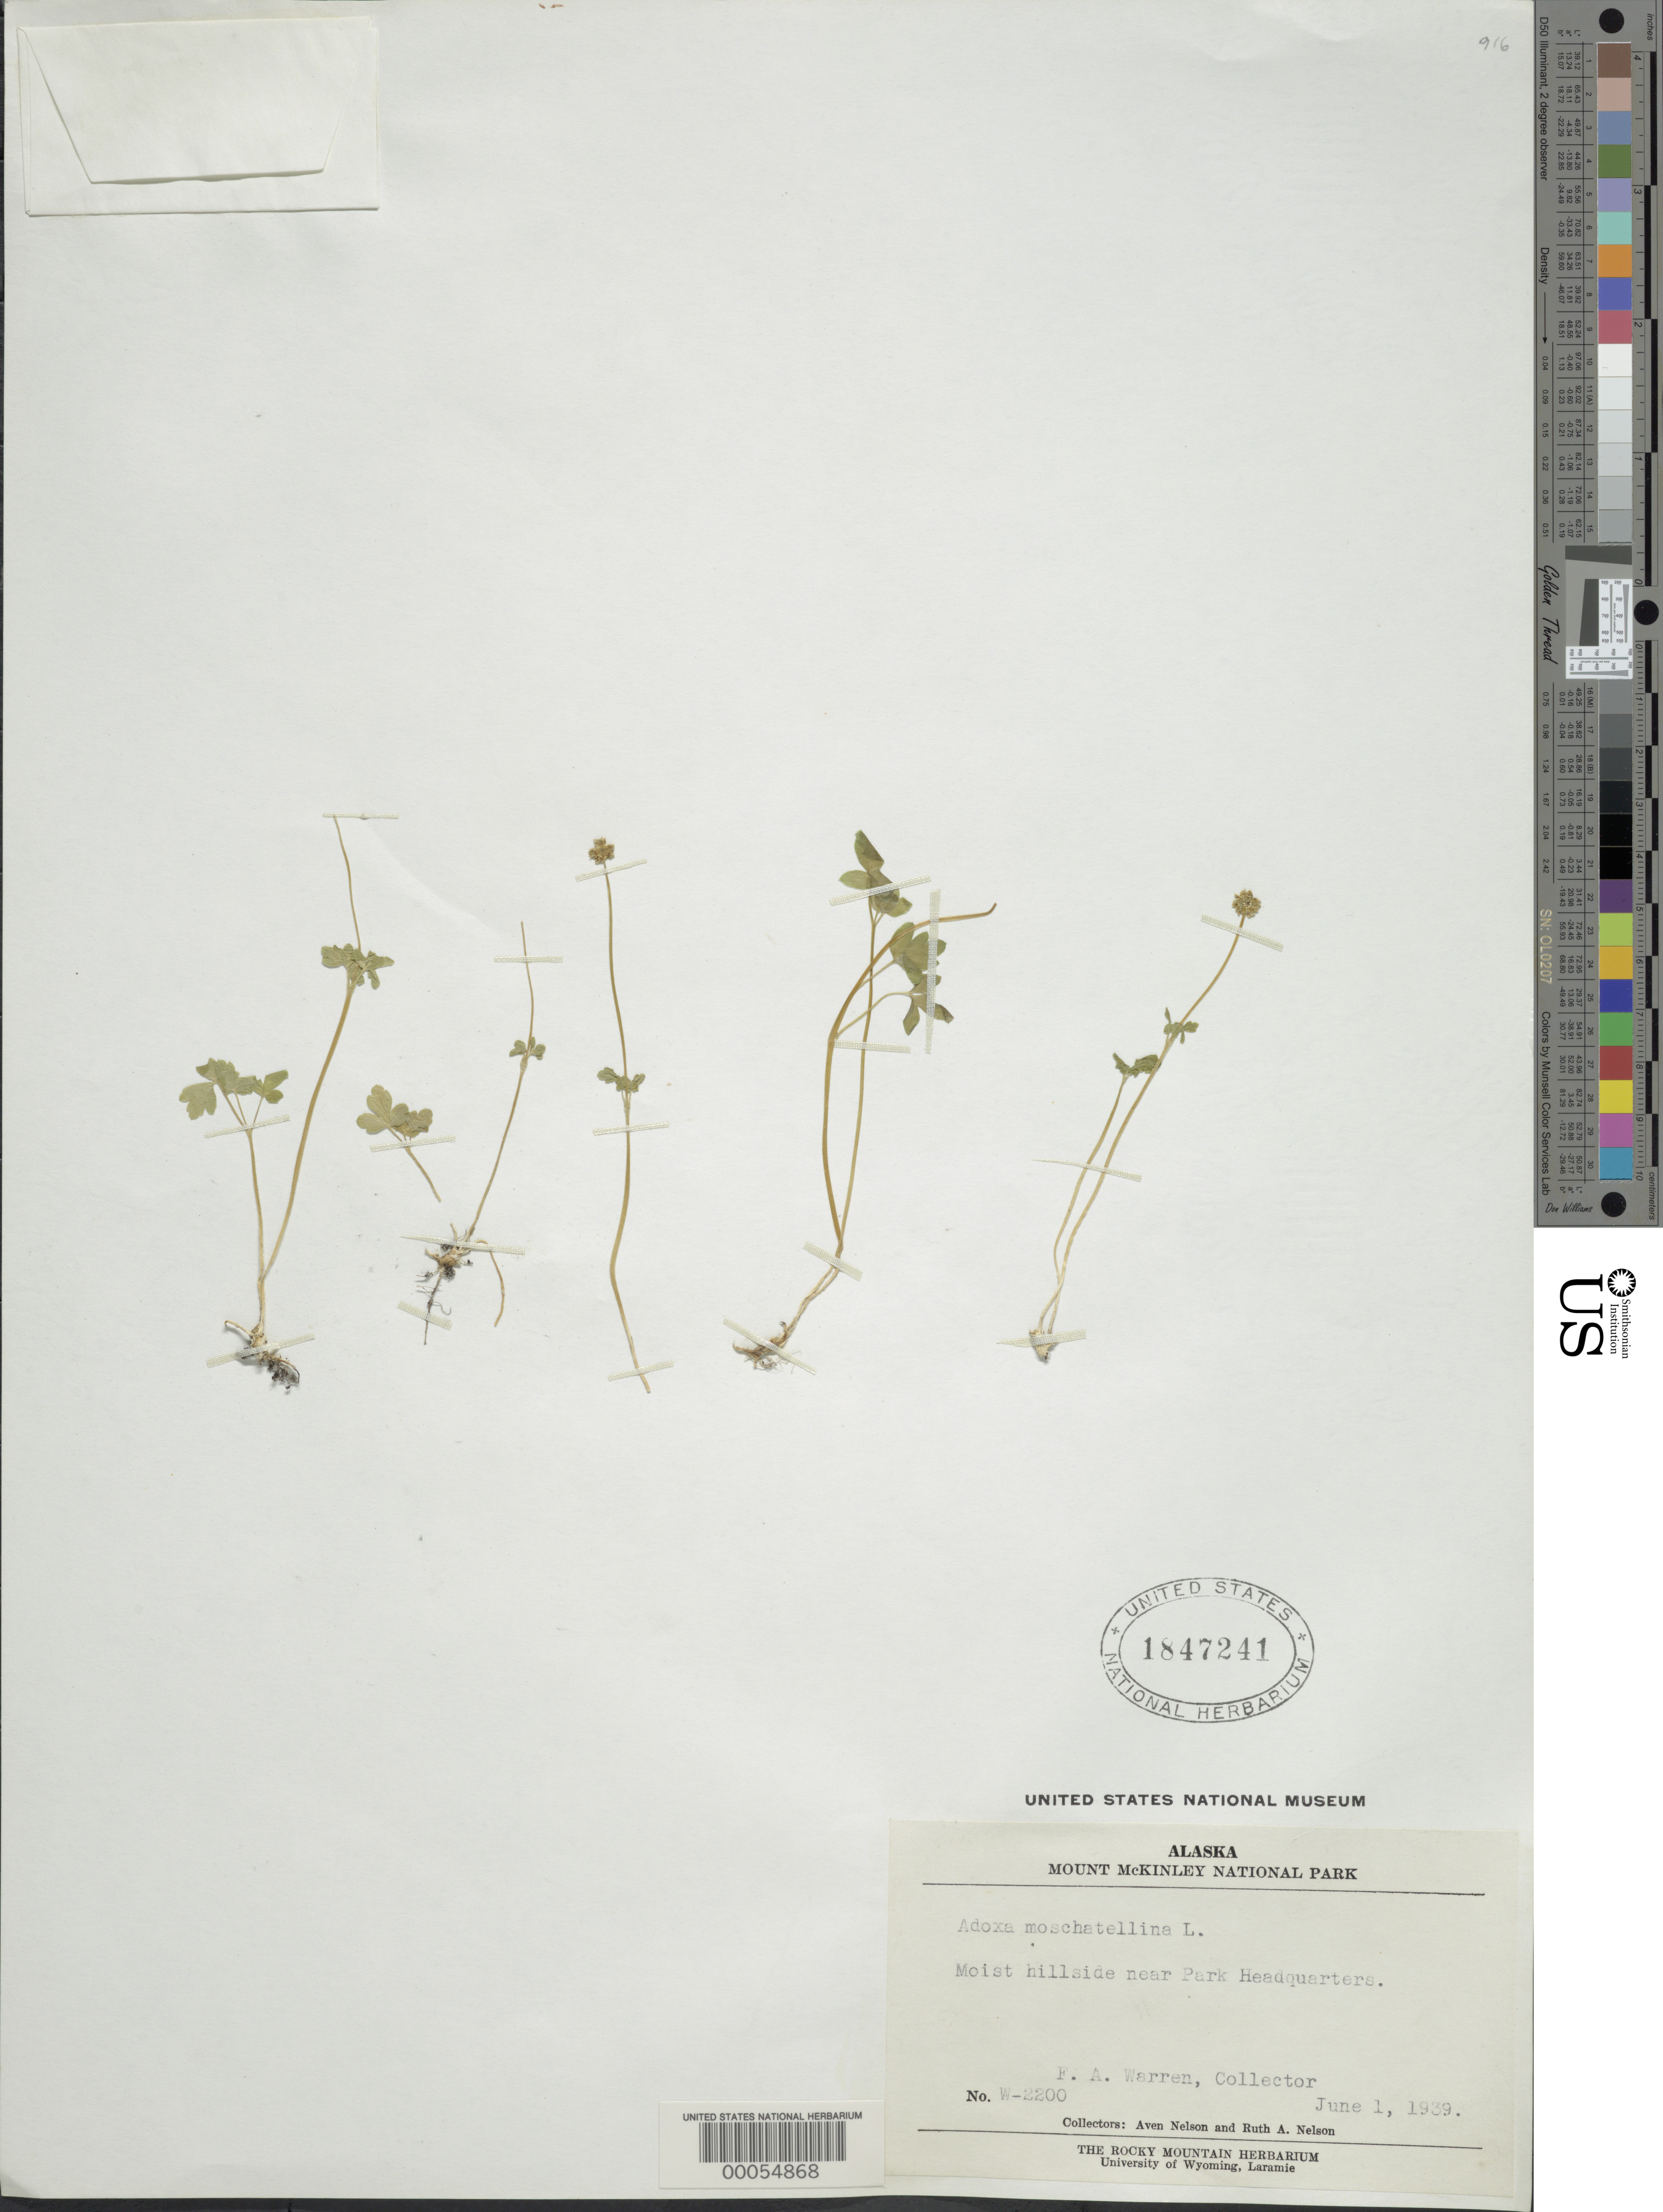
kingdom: Plantae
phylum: Tracheophyta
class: Magnoliopsida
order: Dipsacales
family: Viburnaceae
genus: Adoxa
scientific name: Adoxa moschatellina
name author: L.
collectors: F. Warren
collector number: W-2200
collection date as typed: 01 Jun 1939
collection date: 1939-06-01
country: United States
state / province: Alaska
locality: Mt. mckinley national park, near headquarters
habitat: Moist hillside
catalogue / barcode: US 1847241